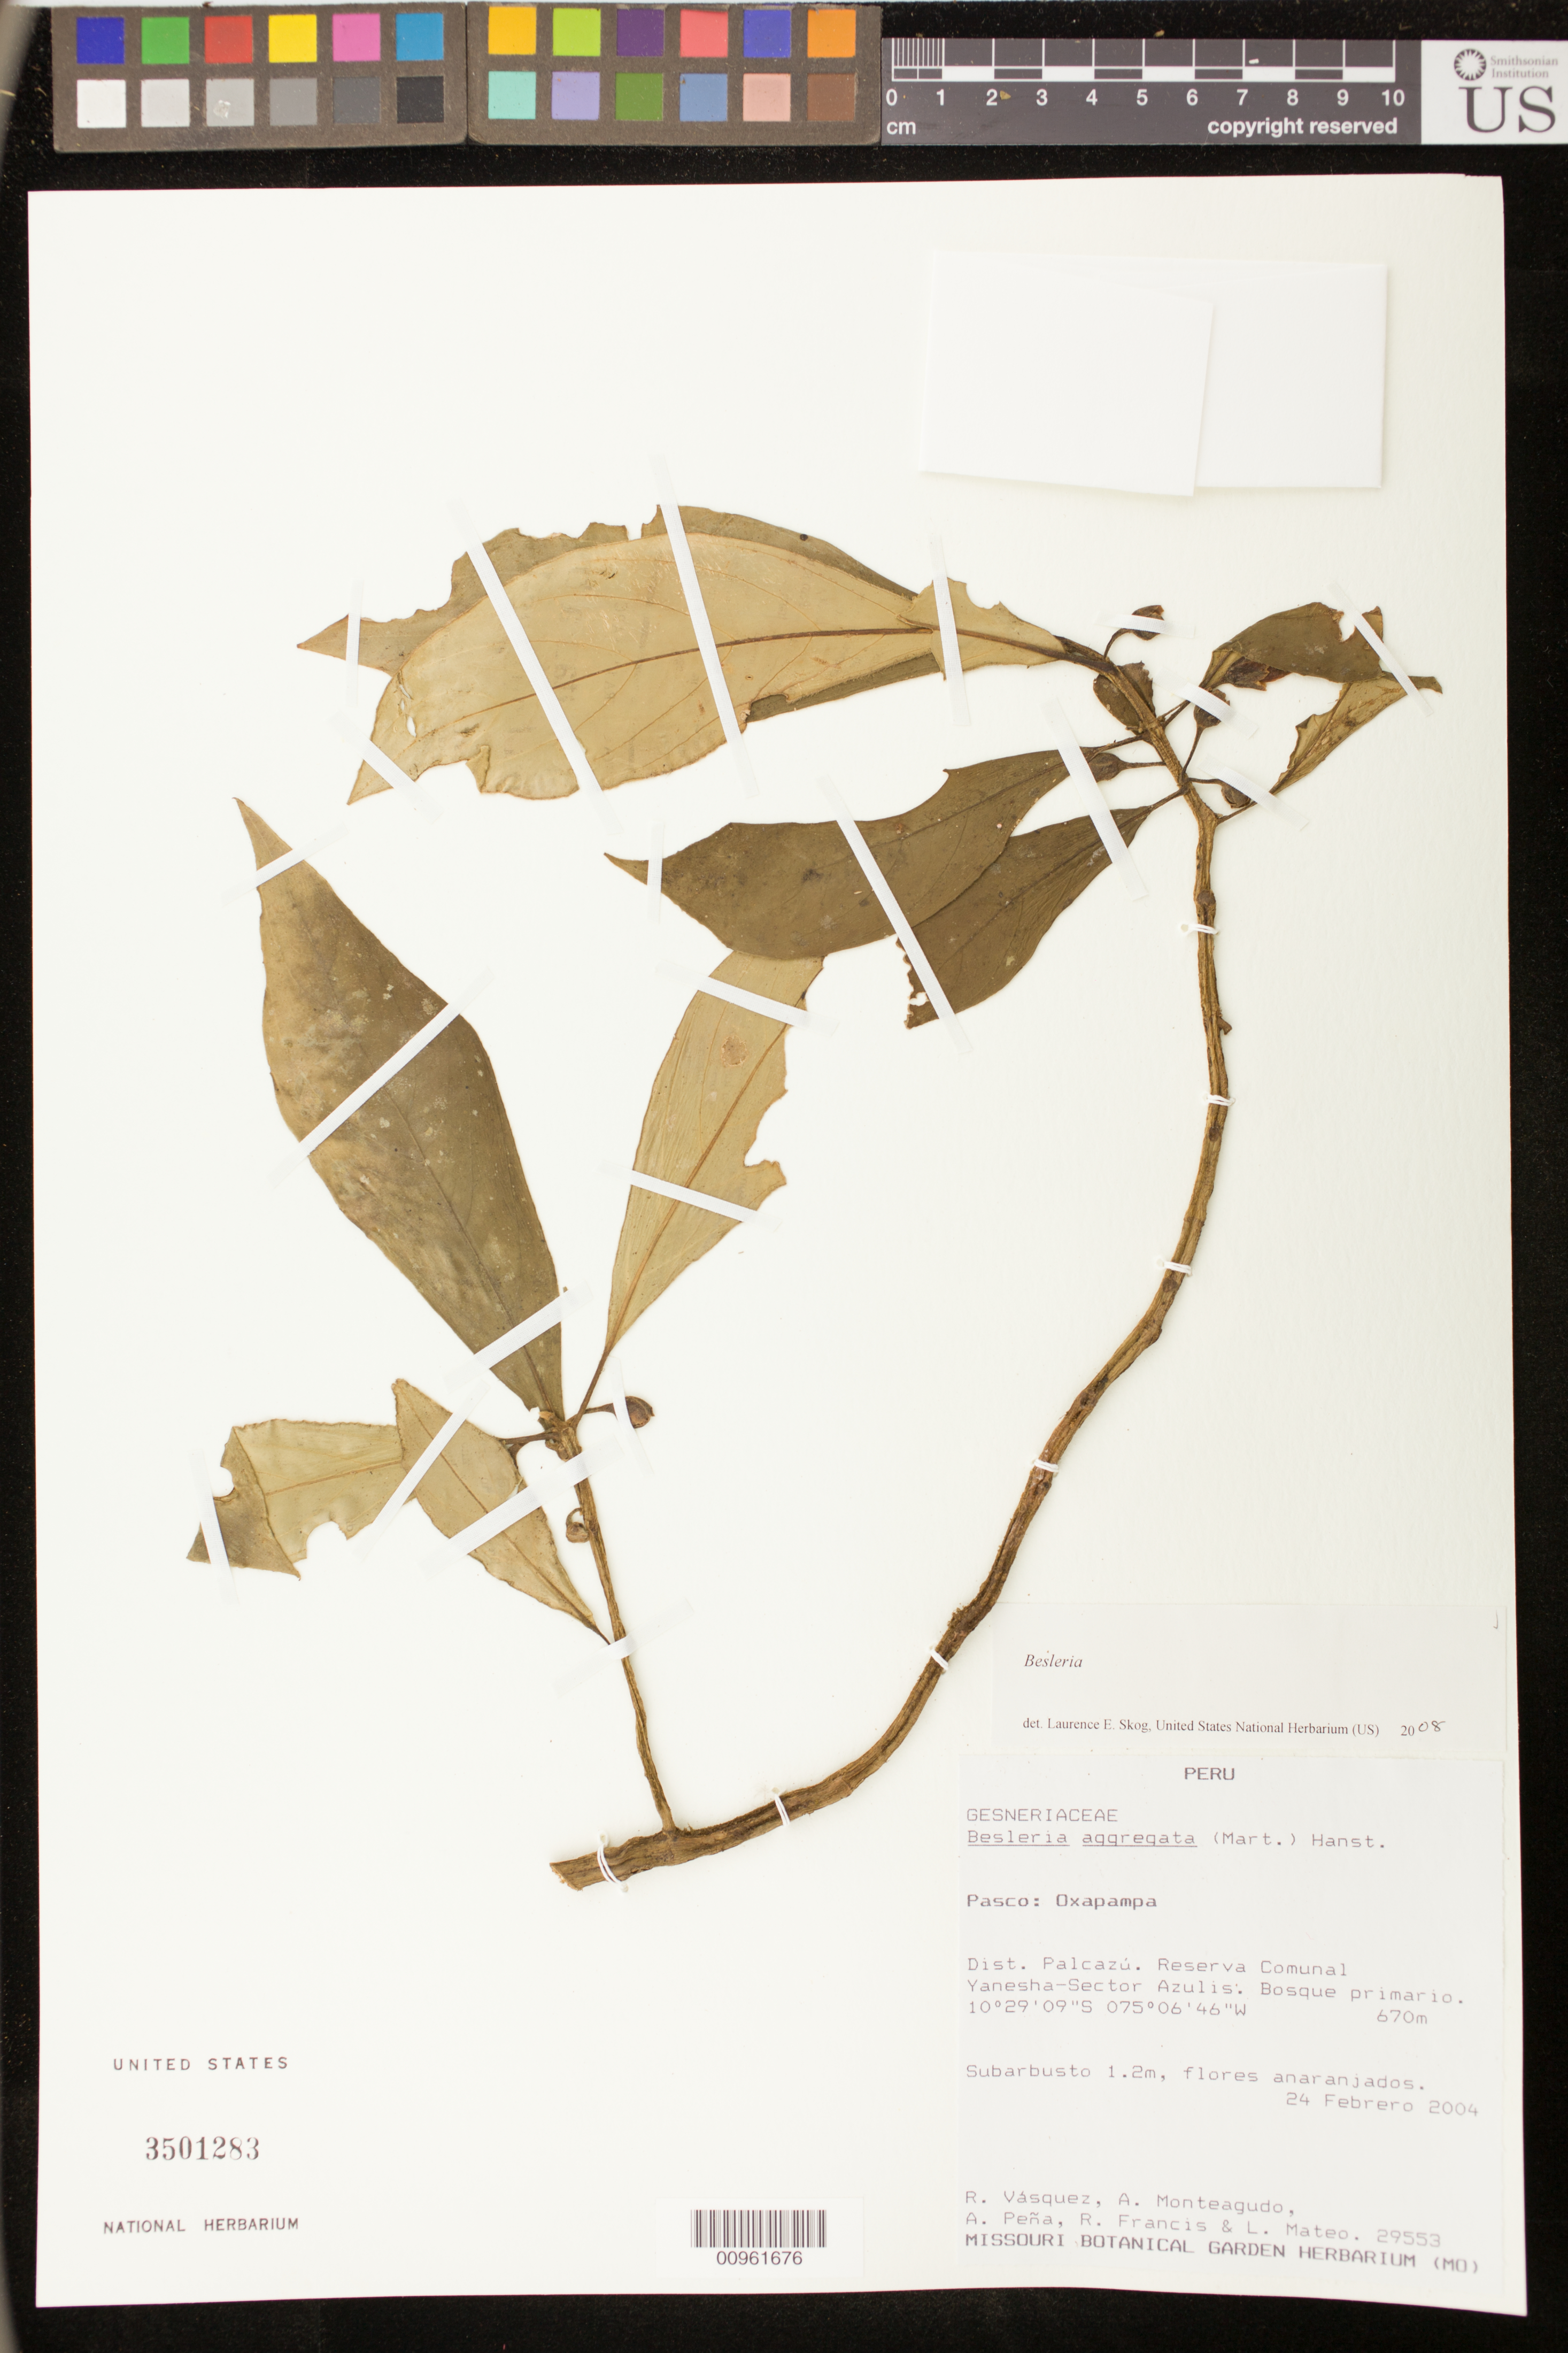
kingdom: Plantae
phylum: Tracheophyta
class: Magnoliopsida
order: Lamiales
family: Gesneriaceae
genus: Besleria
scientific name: Besleria sp.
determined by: Skog, Laurence E.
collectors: R. Vásquez & et al.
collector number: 29553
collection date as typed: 24 Feb 2004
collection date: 2004-02-24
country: Peru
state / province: Pasco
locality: Pasco: Oxapampa. Distrito Palcazú, Reserva Comunal Yanesha-Sector Azulis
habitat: Bosque primario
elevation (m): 670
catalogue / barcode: US 3501283